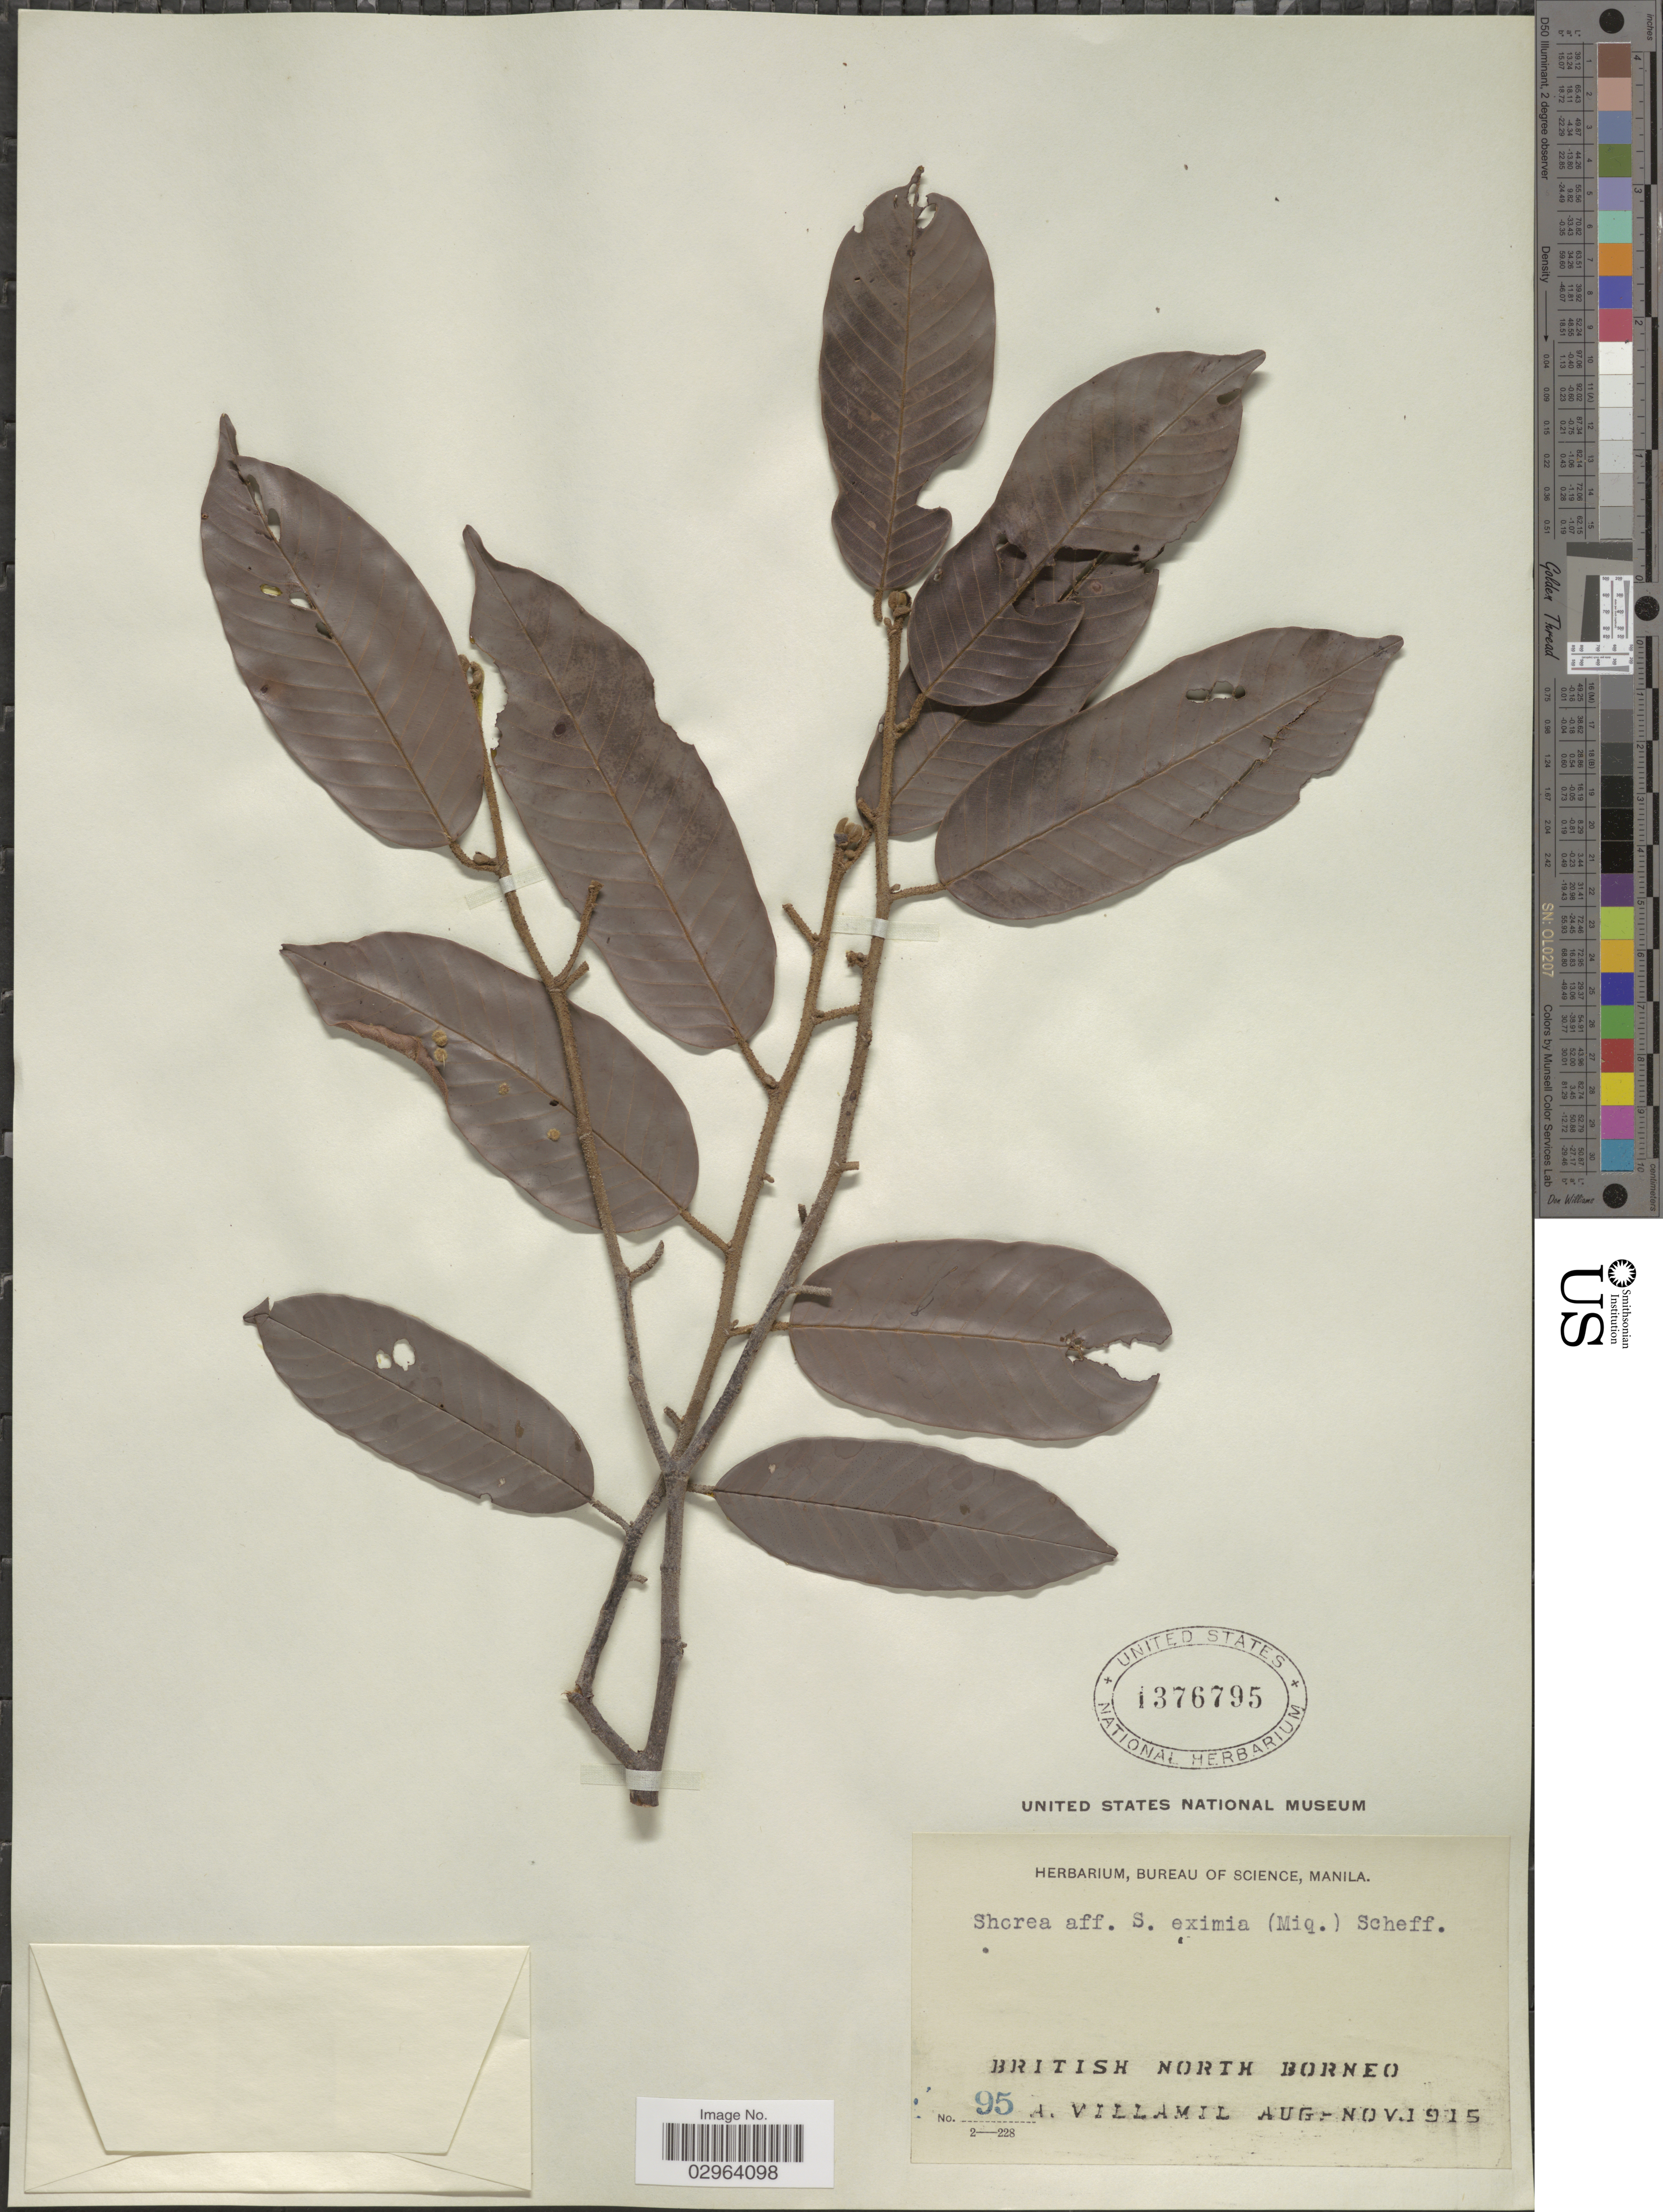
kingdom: Plantae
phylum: Tracheophyta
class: Magnoliopsida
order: Malvales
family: Dipterocarpaceae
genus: Rubroshorea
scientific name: Rubroshorea ovalis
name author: (Korth.) P.S. Ashton & J. Heck.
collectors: A. Villamil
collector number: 95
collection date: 1915-08/1915-11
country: Malaysia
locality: British North Borneo.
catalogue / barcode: US 1376795